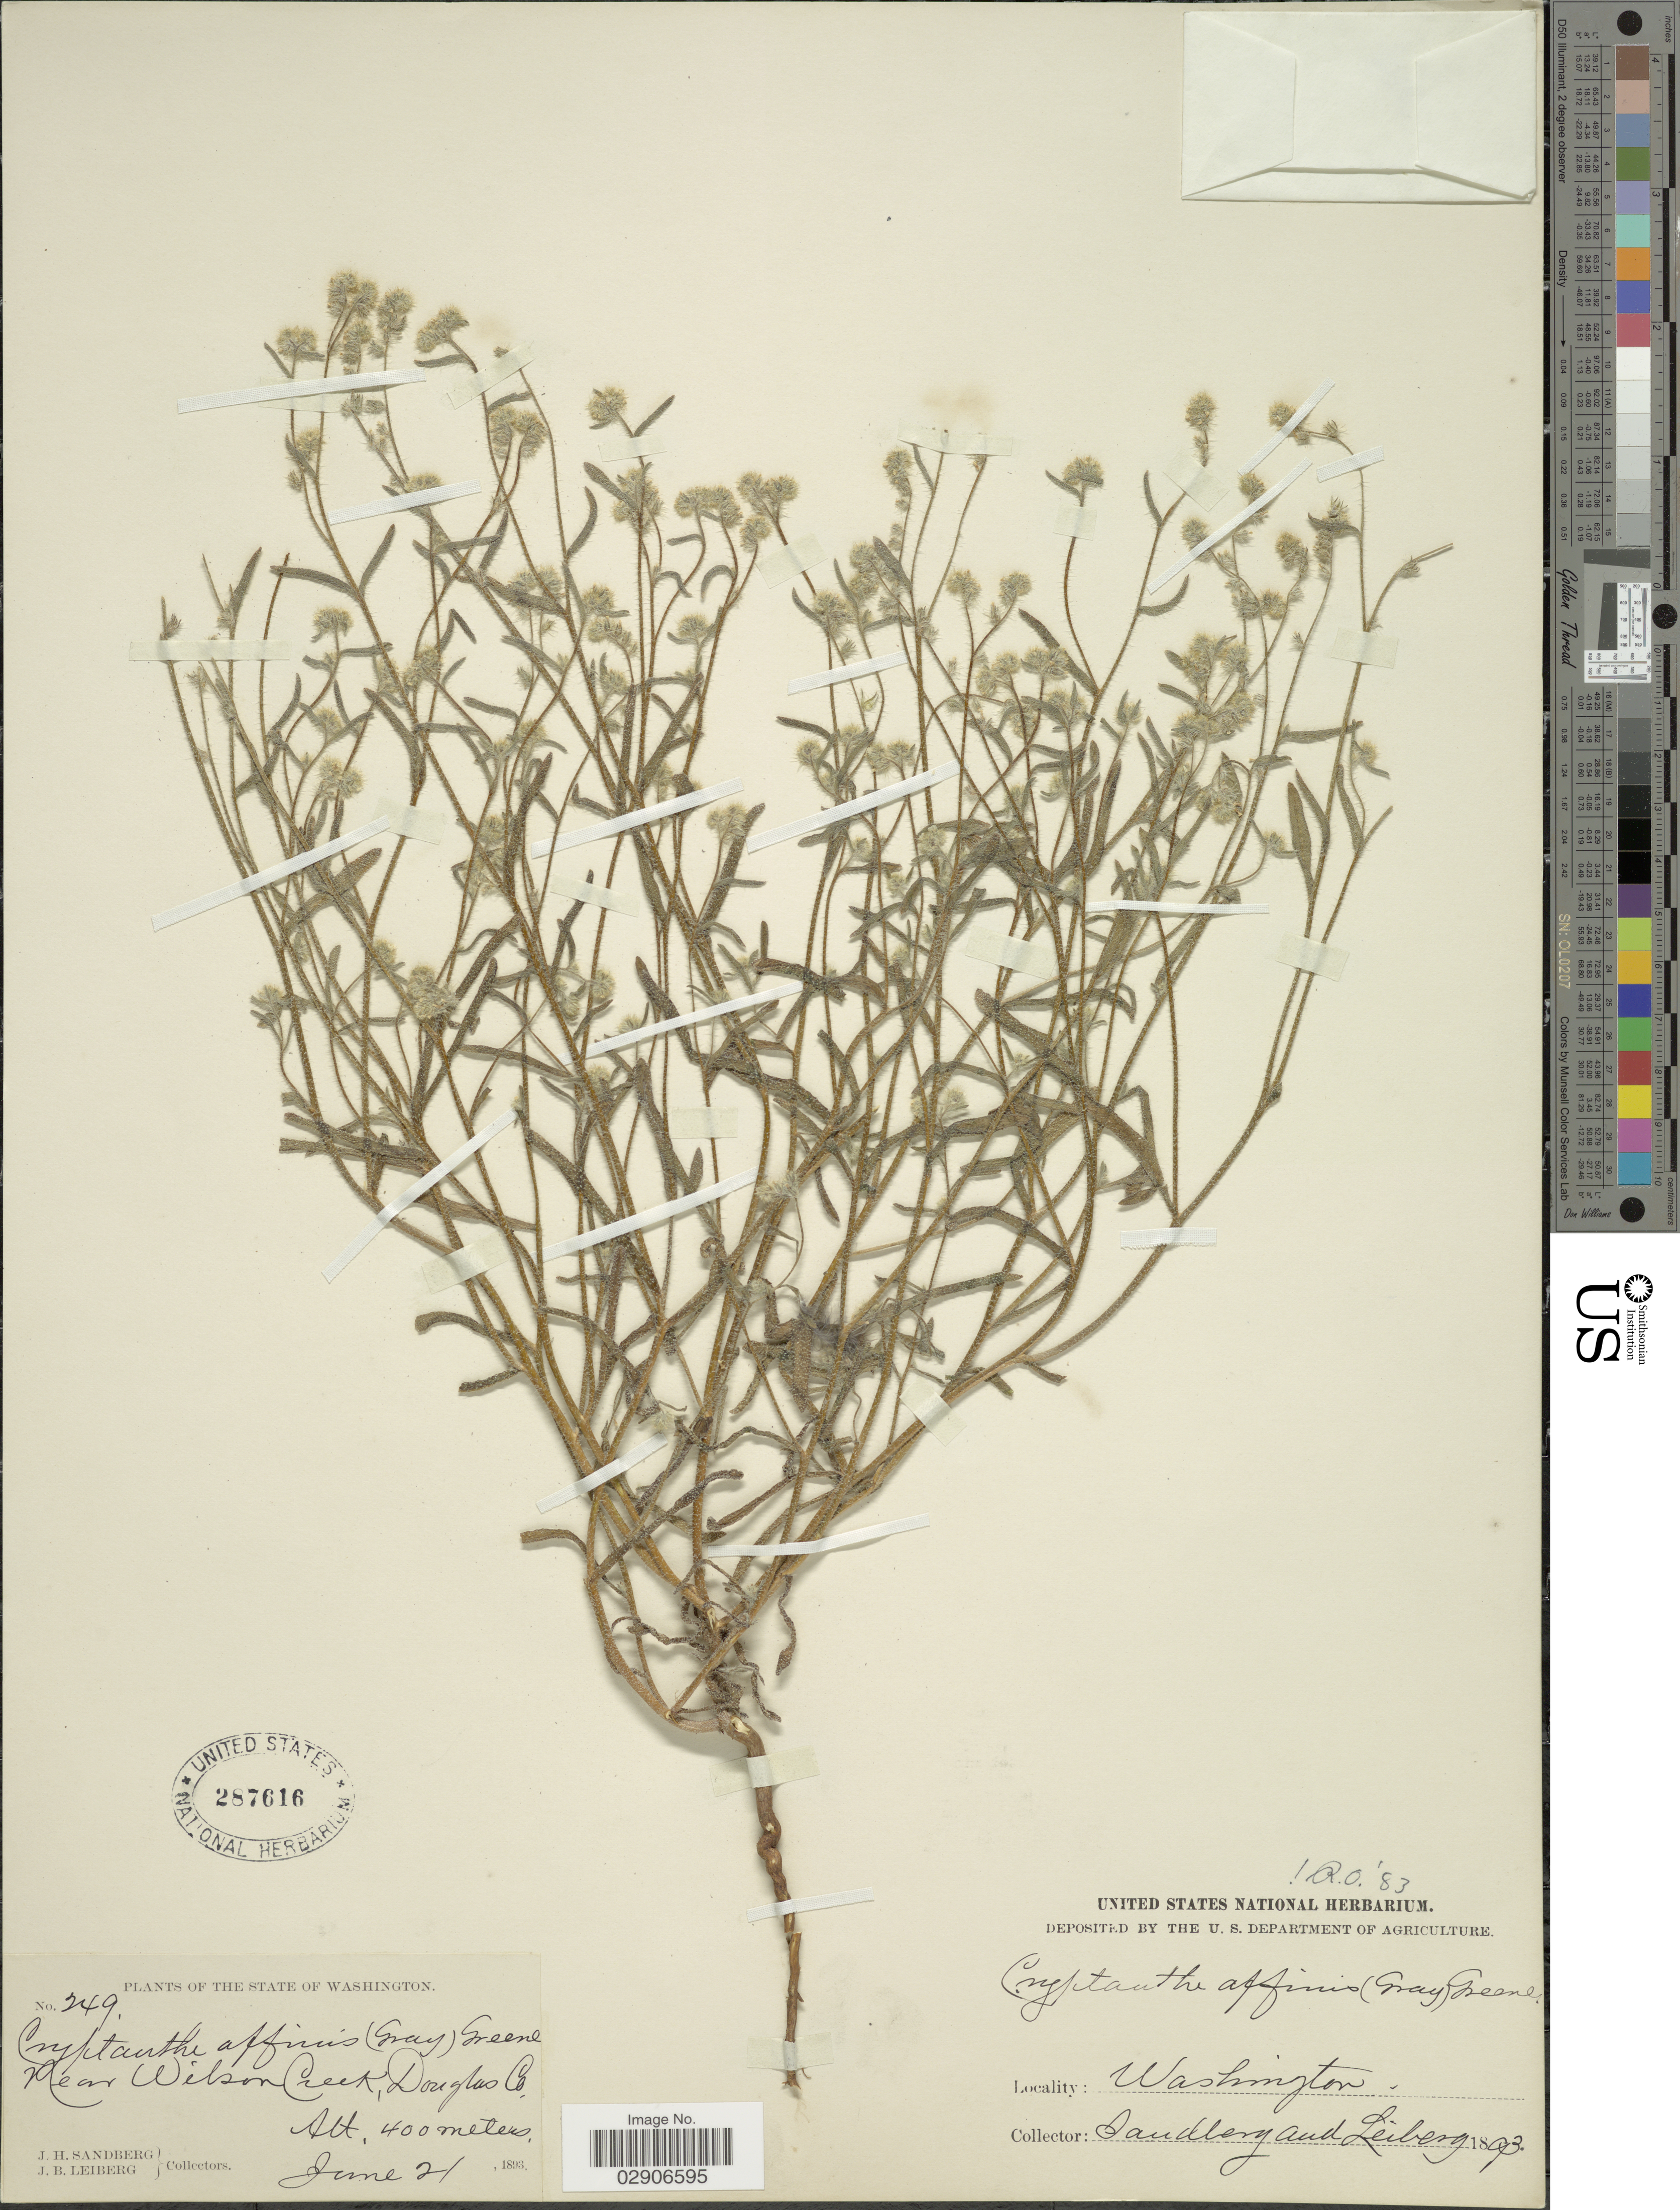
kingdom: Plantae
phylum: Tracheophyta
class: Magnoliopsida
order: Boraginales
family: Boraginaceae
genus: Cryptantha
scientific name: Cryptantha affinis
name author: (A. Gray) Greene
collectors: J. H. Sandberg & J. B. Leiberg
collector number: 249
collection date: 1893-06-21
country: United States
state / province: Washington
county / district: Douglas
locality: Near Wilson Creek, Douglas Co. Washington.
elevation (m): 400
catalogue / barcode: US 287616